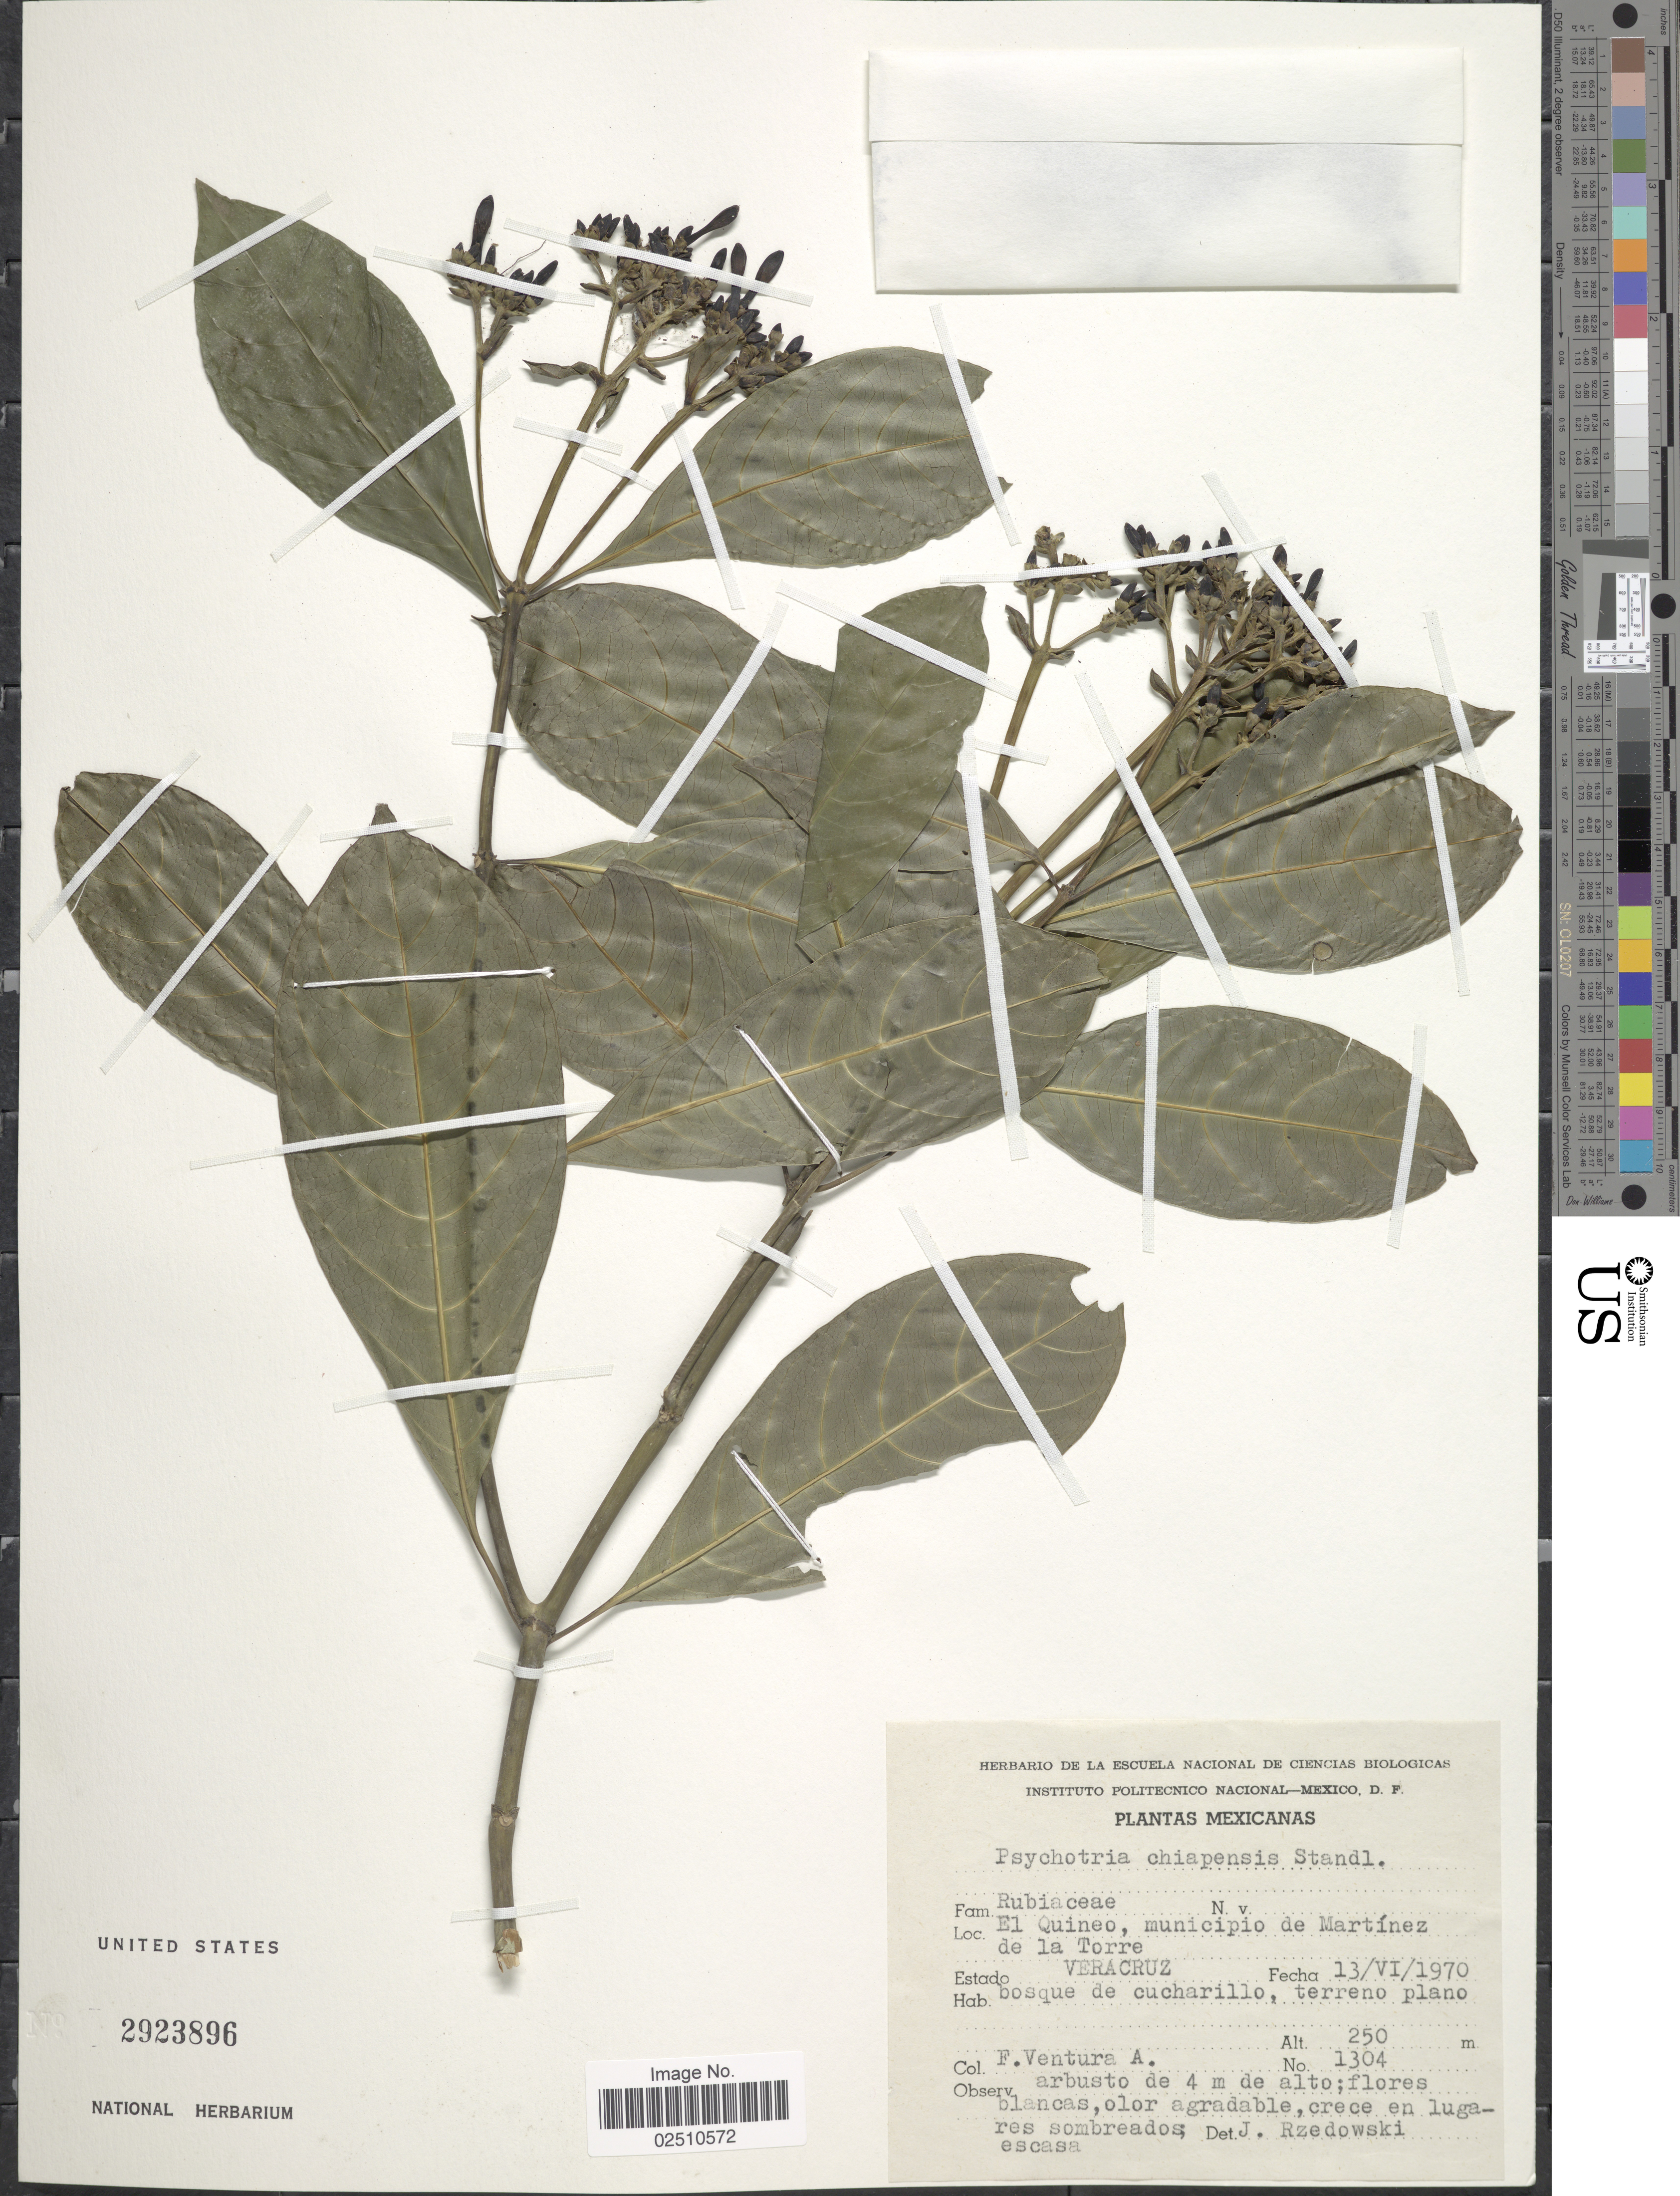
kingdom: Plantae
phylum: Tracheophyta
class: Magnoliopsida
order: Gentianales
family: Rubiaceae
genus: Psychotria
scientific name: Psychotria chiapensis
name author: Standl.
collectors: F. Ventura A.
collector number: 1304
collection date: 1970-06-13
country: Mexico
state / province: Veracruz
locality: El Quineo, Municipio de Martinez de la Torre, Estado Veracruz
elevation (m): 250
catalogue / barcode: US 2923896